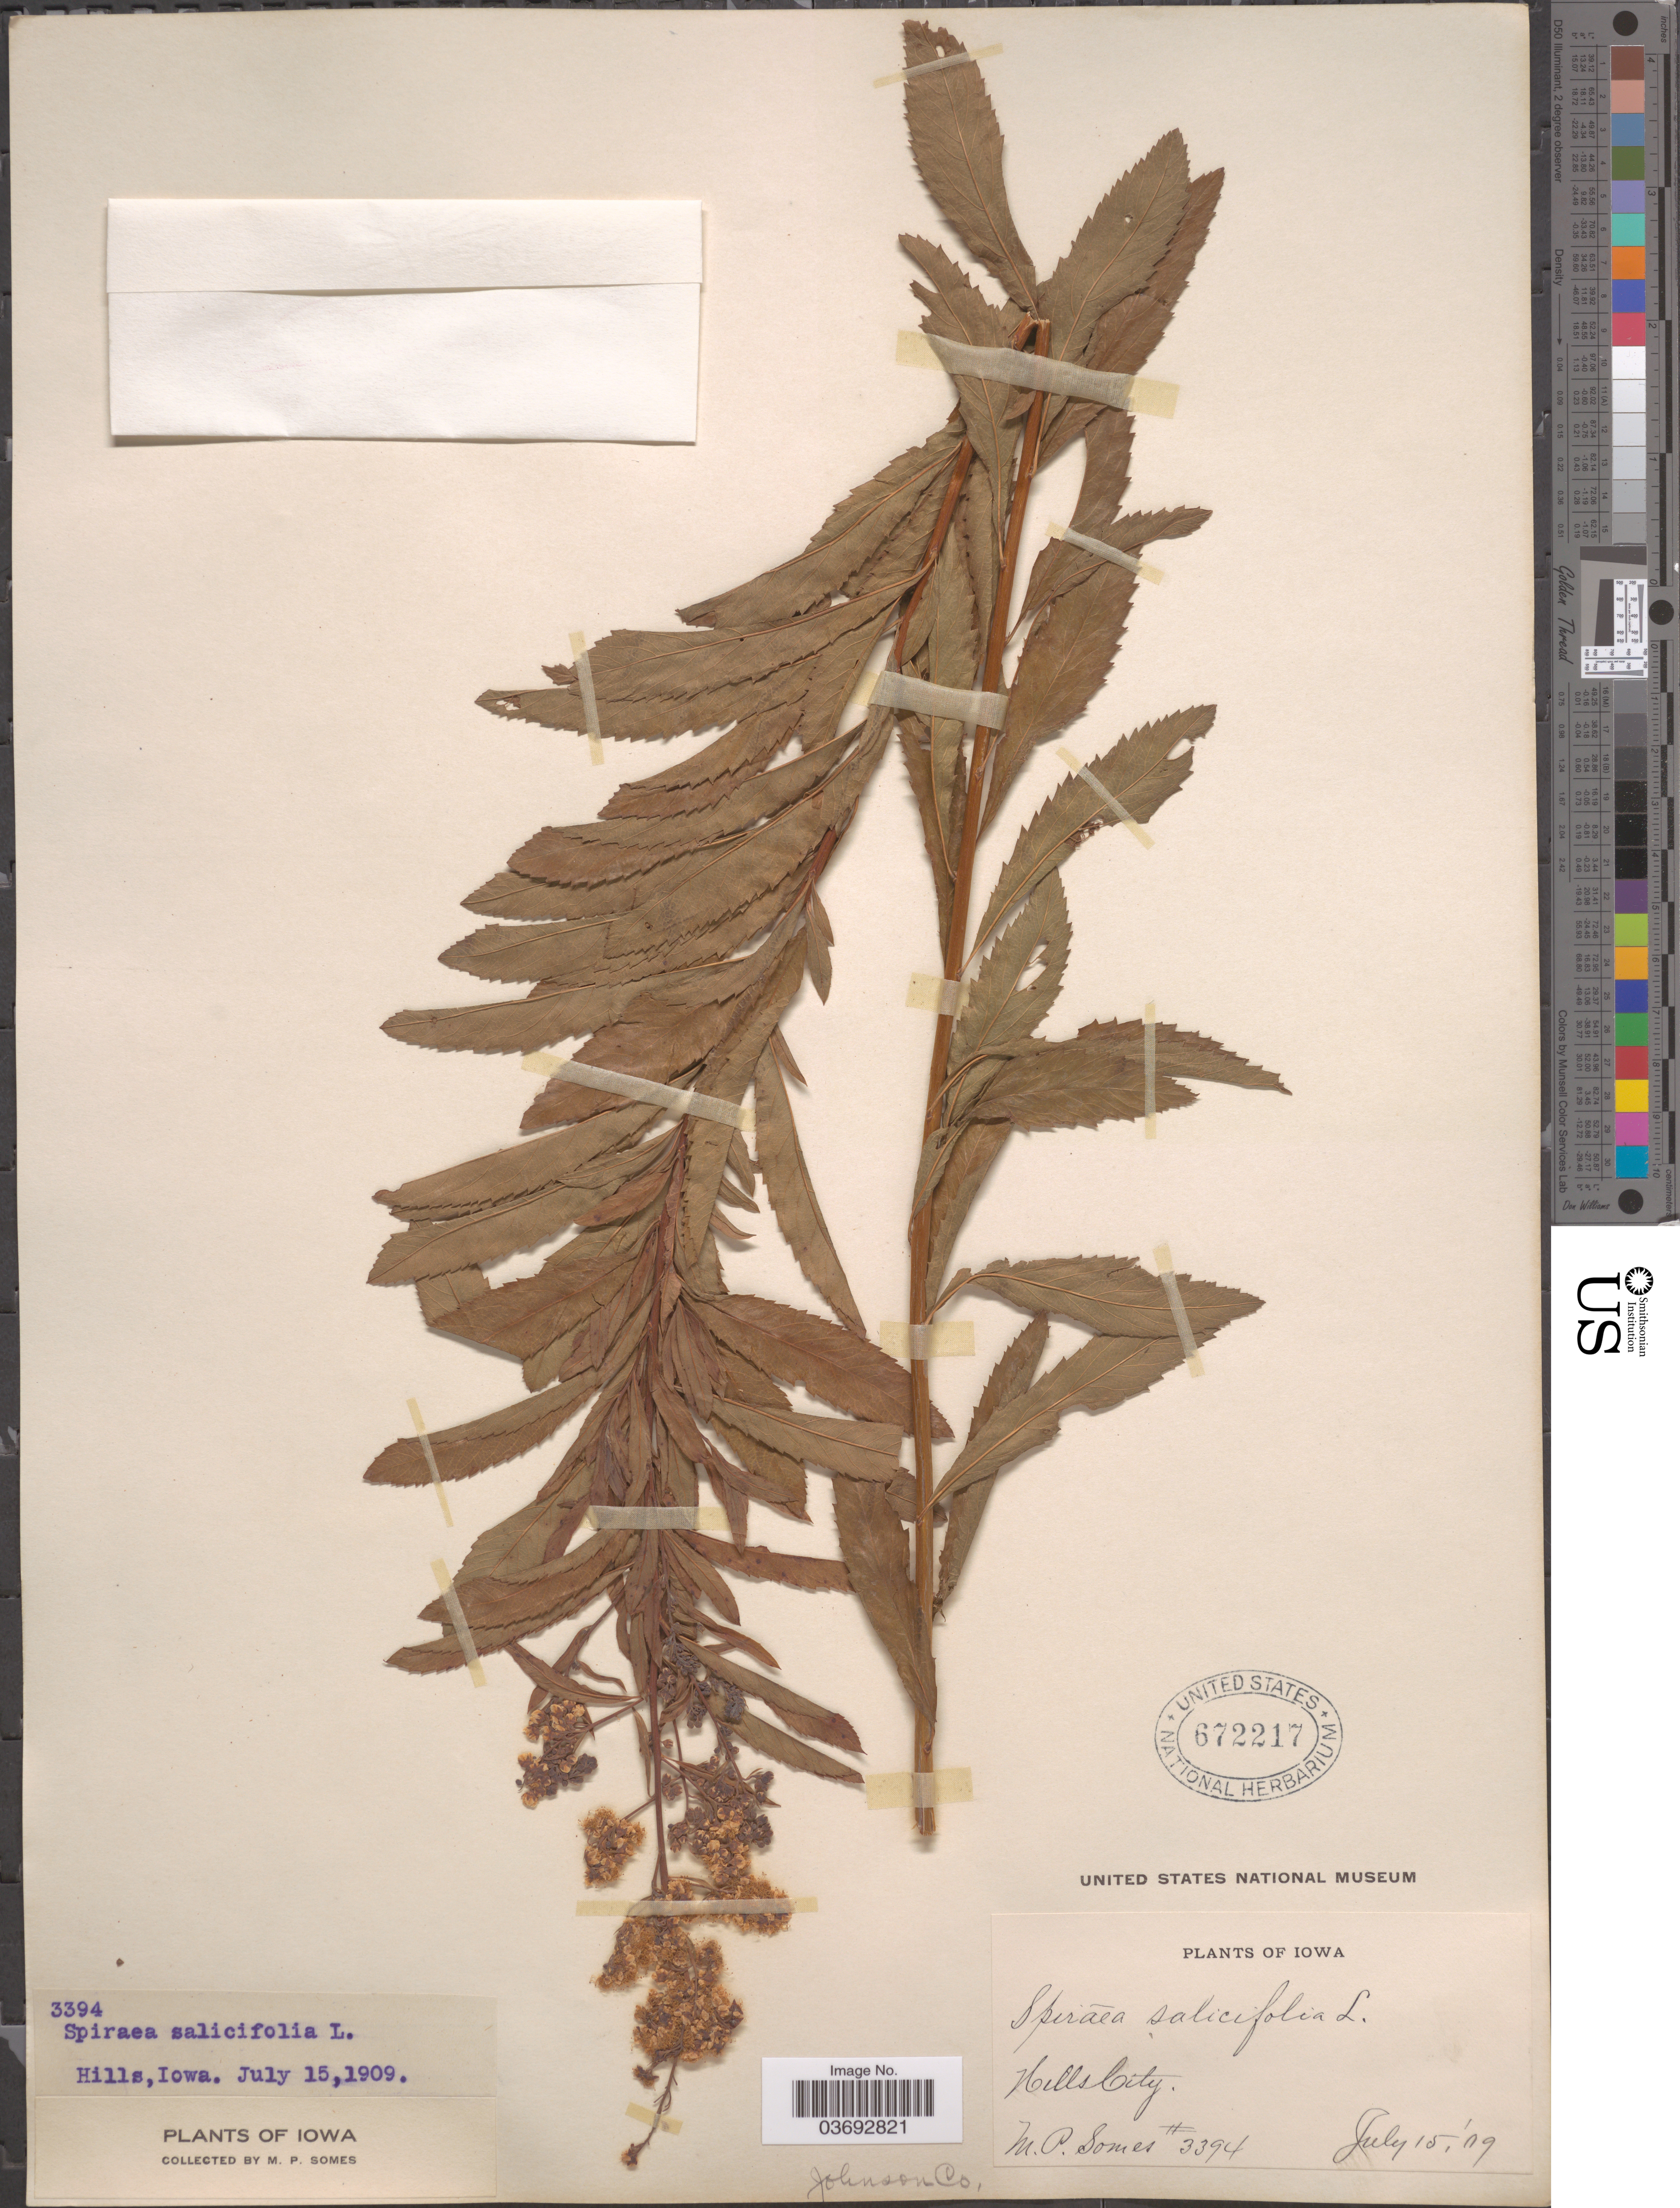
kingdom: Plantae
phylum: Tracheophyta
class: Magnoliopsida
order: Rosales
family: Rosaceae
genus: Spiraea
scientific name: Spiraea salicifolia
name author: L.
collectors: M. Somes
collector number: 3394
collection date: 1909-07-15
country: United States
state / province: Iowa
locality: Hills City. Johnson Co.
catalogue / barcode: US 672217